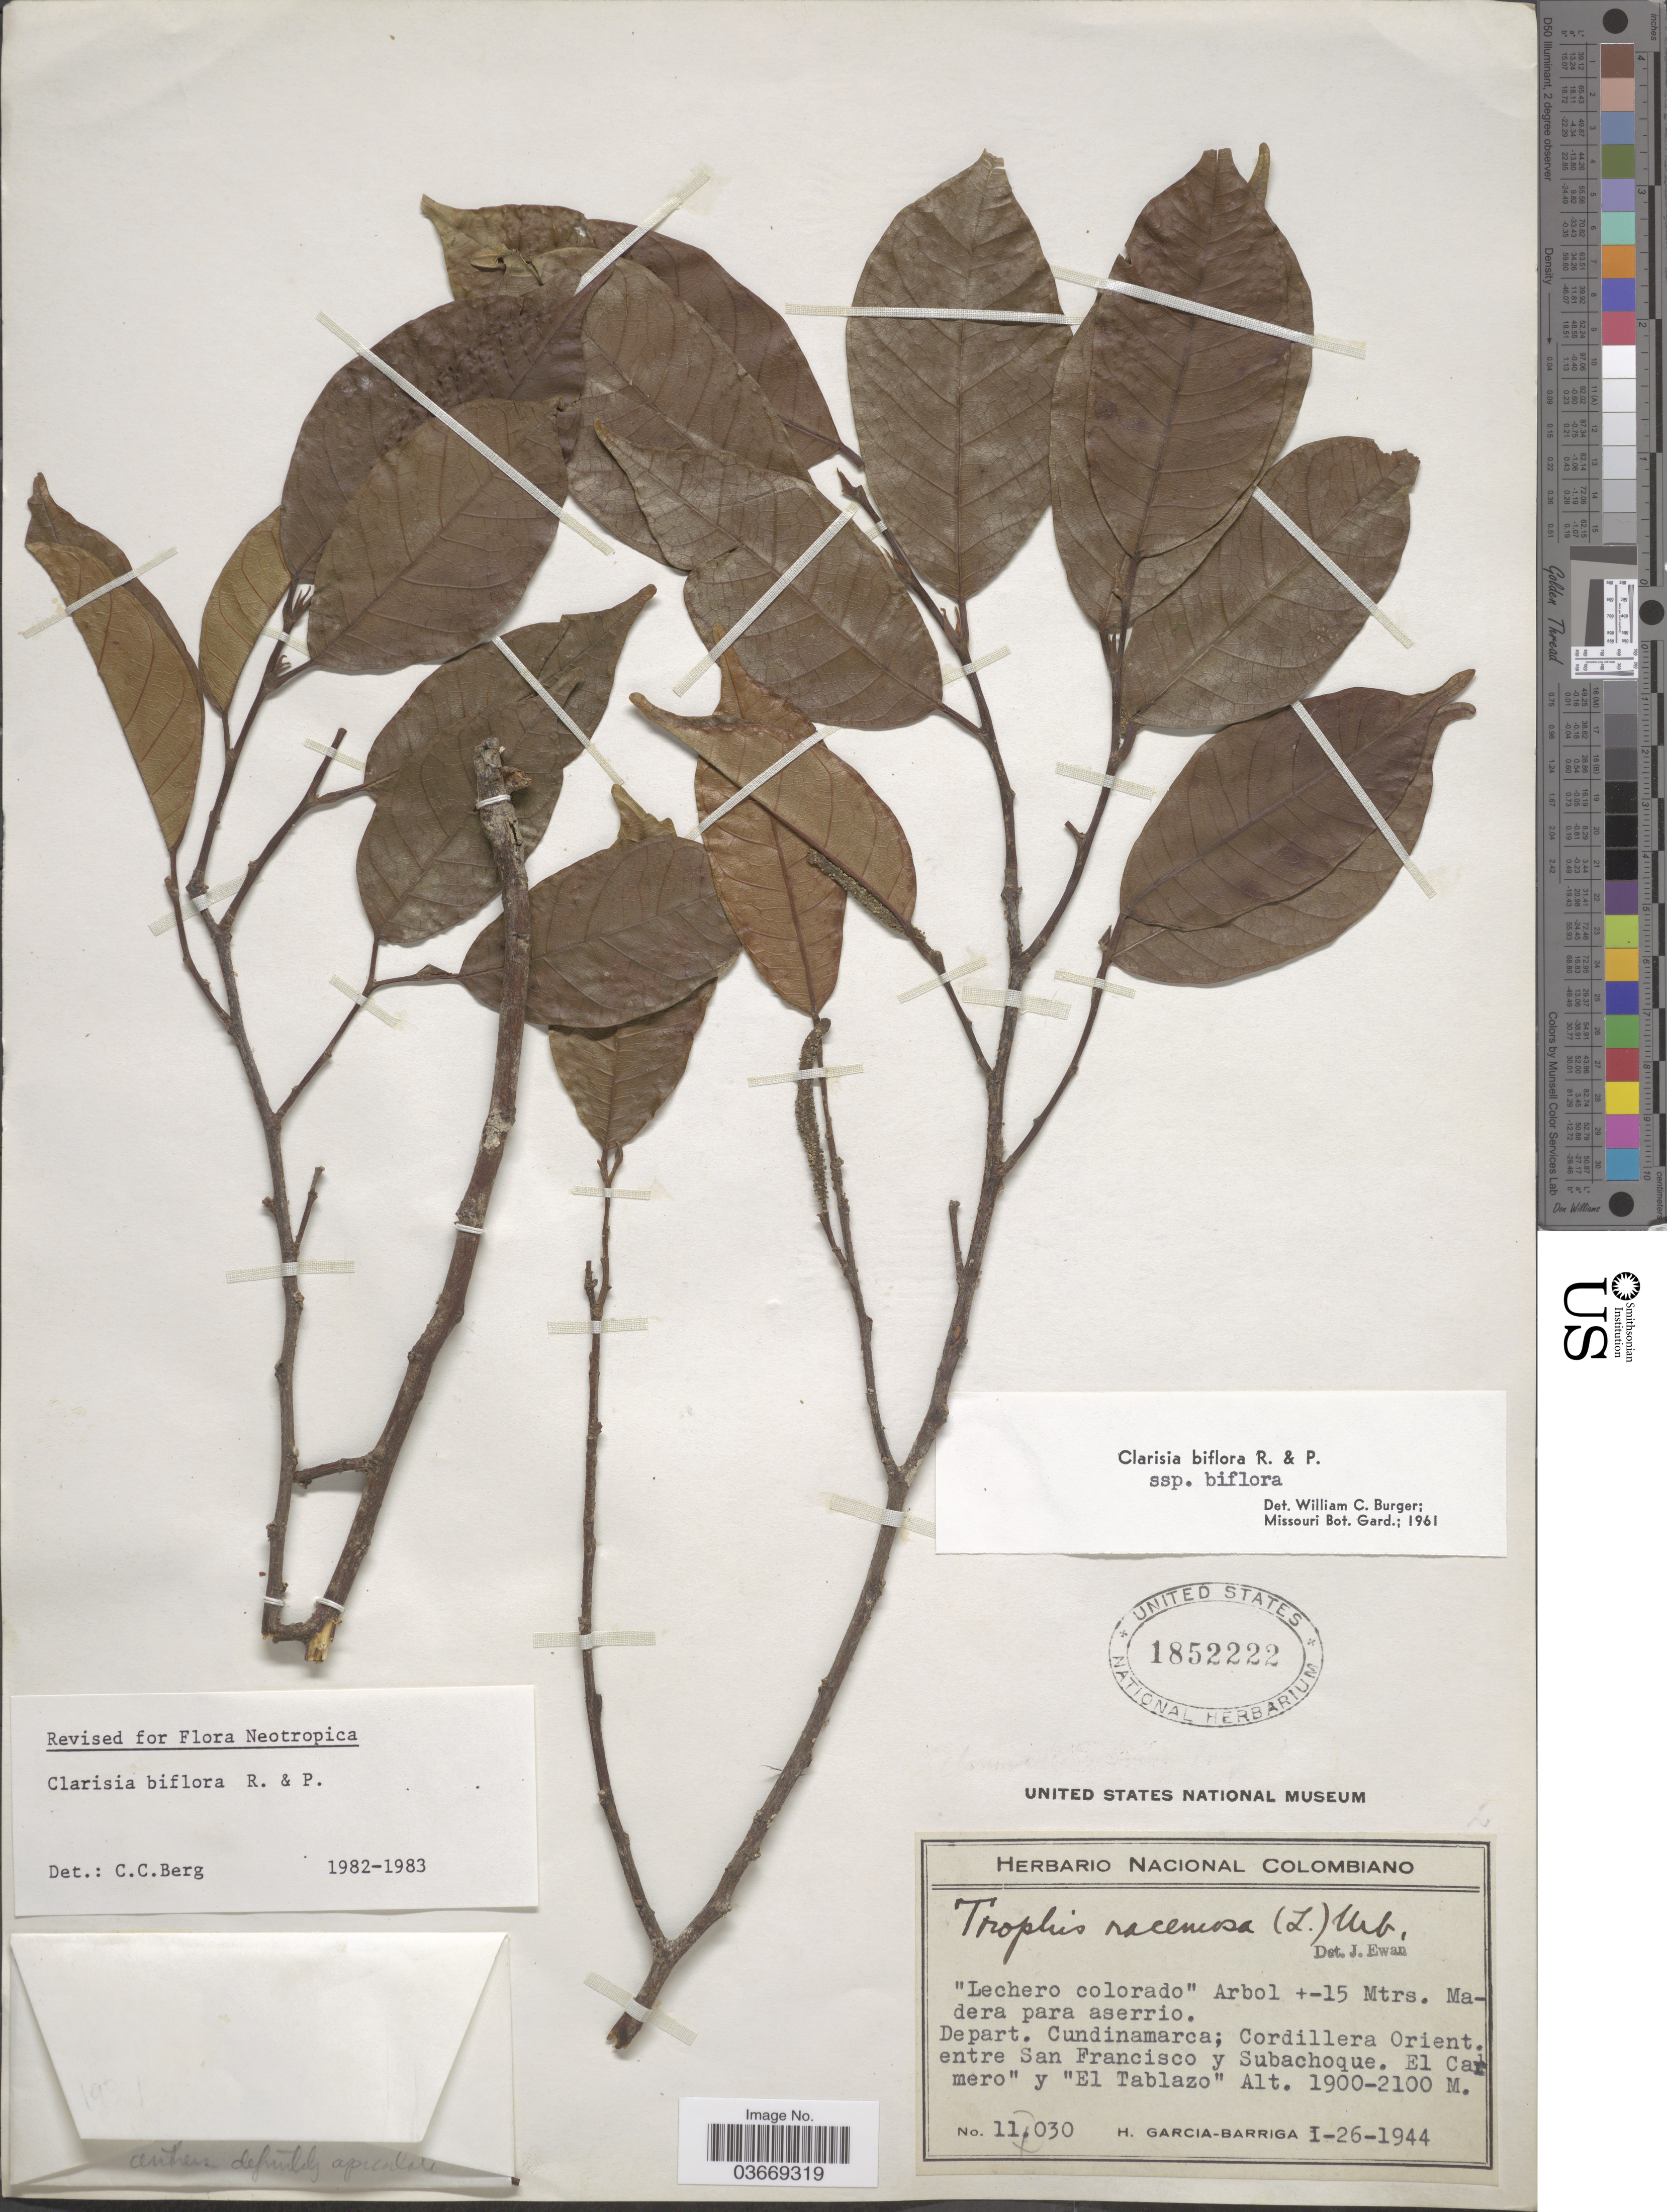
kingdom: Plantae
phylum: Tracheophyta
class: Magnoliopsida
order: Rosales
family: Moraceae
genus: Clarisia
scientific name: Clarisia biflora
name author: Ruiz & Pav.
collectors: H. García Barriga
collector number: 11030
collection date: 1944-01-26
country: Colombia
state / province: Cundinamarca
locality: Depart. Cundinamarca; Cordillera Orient. entre San Francisco y Subachoque. El Carmero y "El Tablazo".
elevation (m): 1900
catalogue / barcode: US 1852222